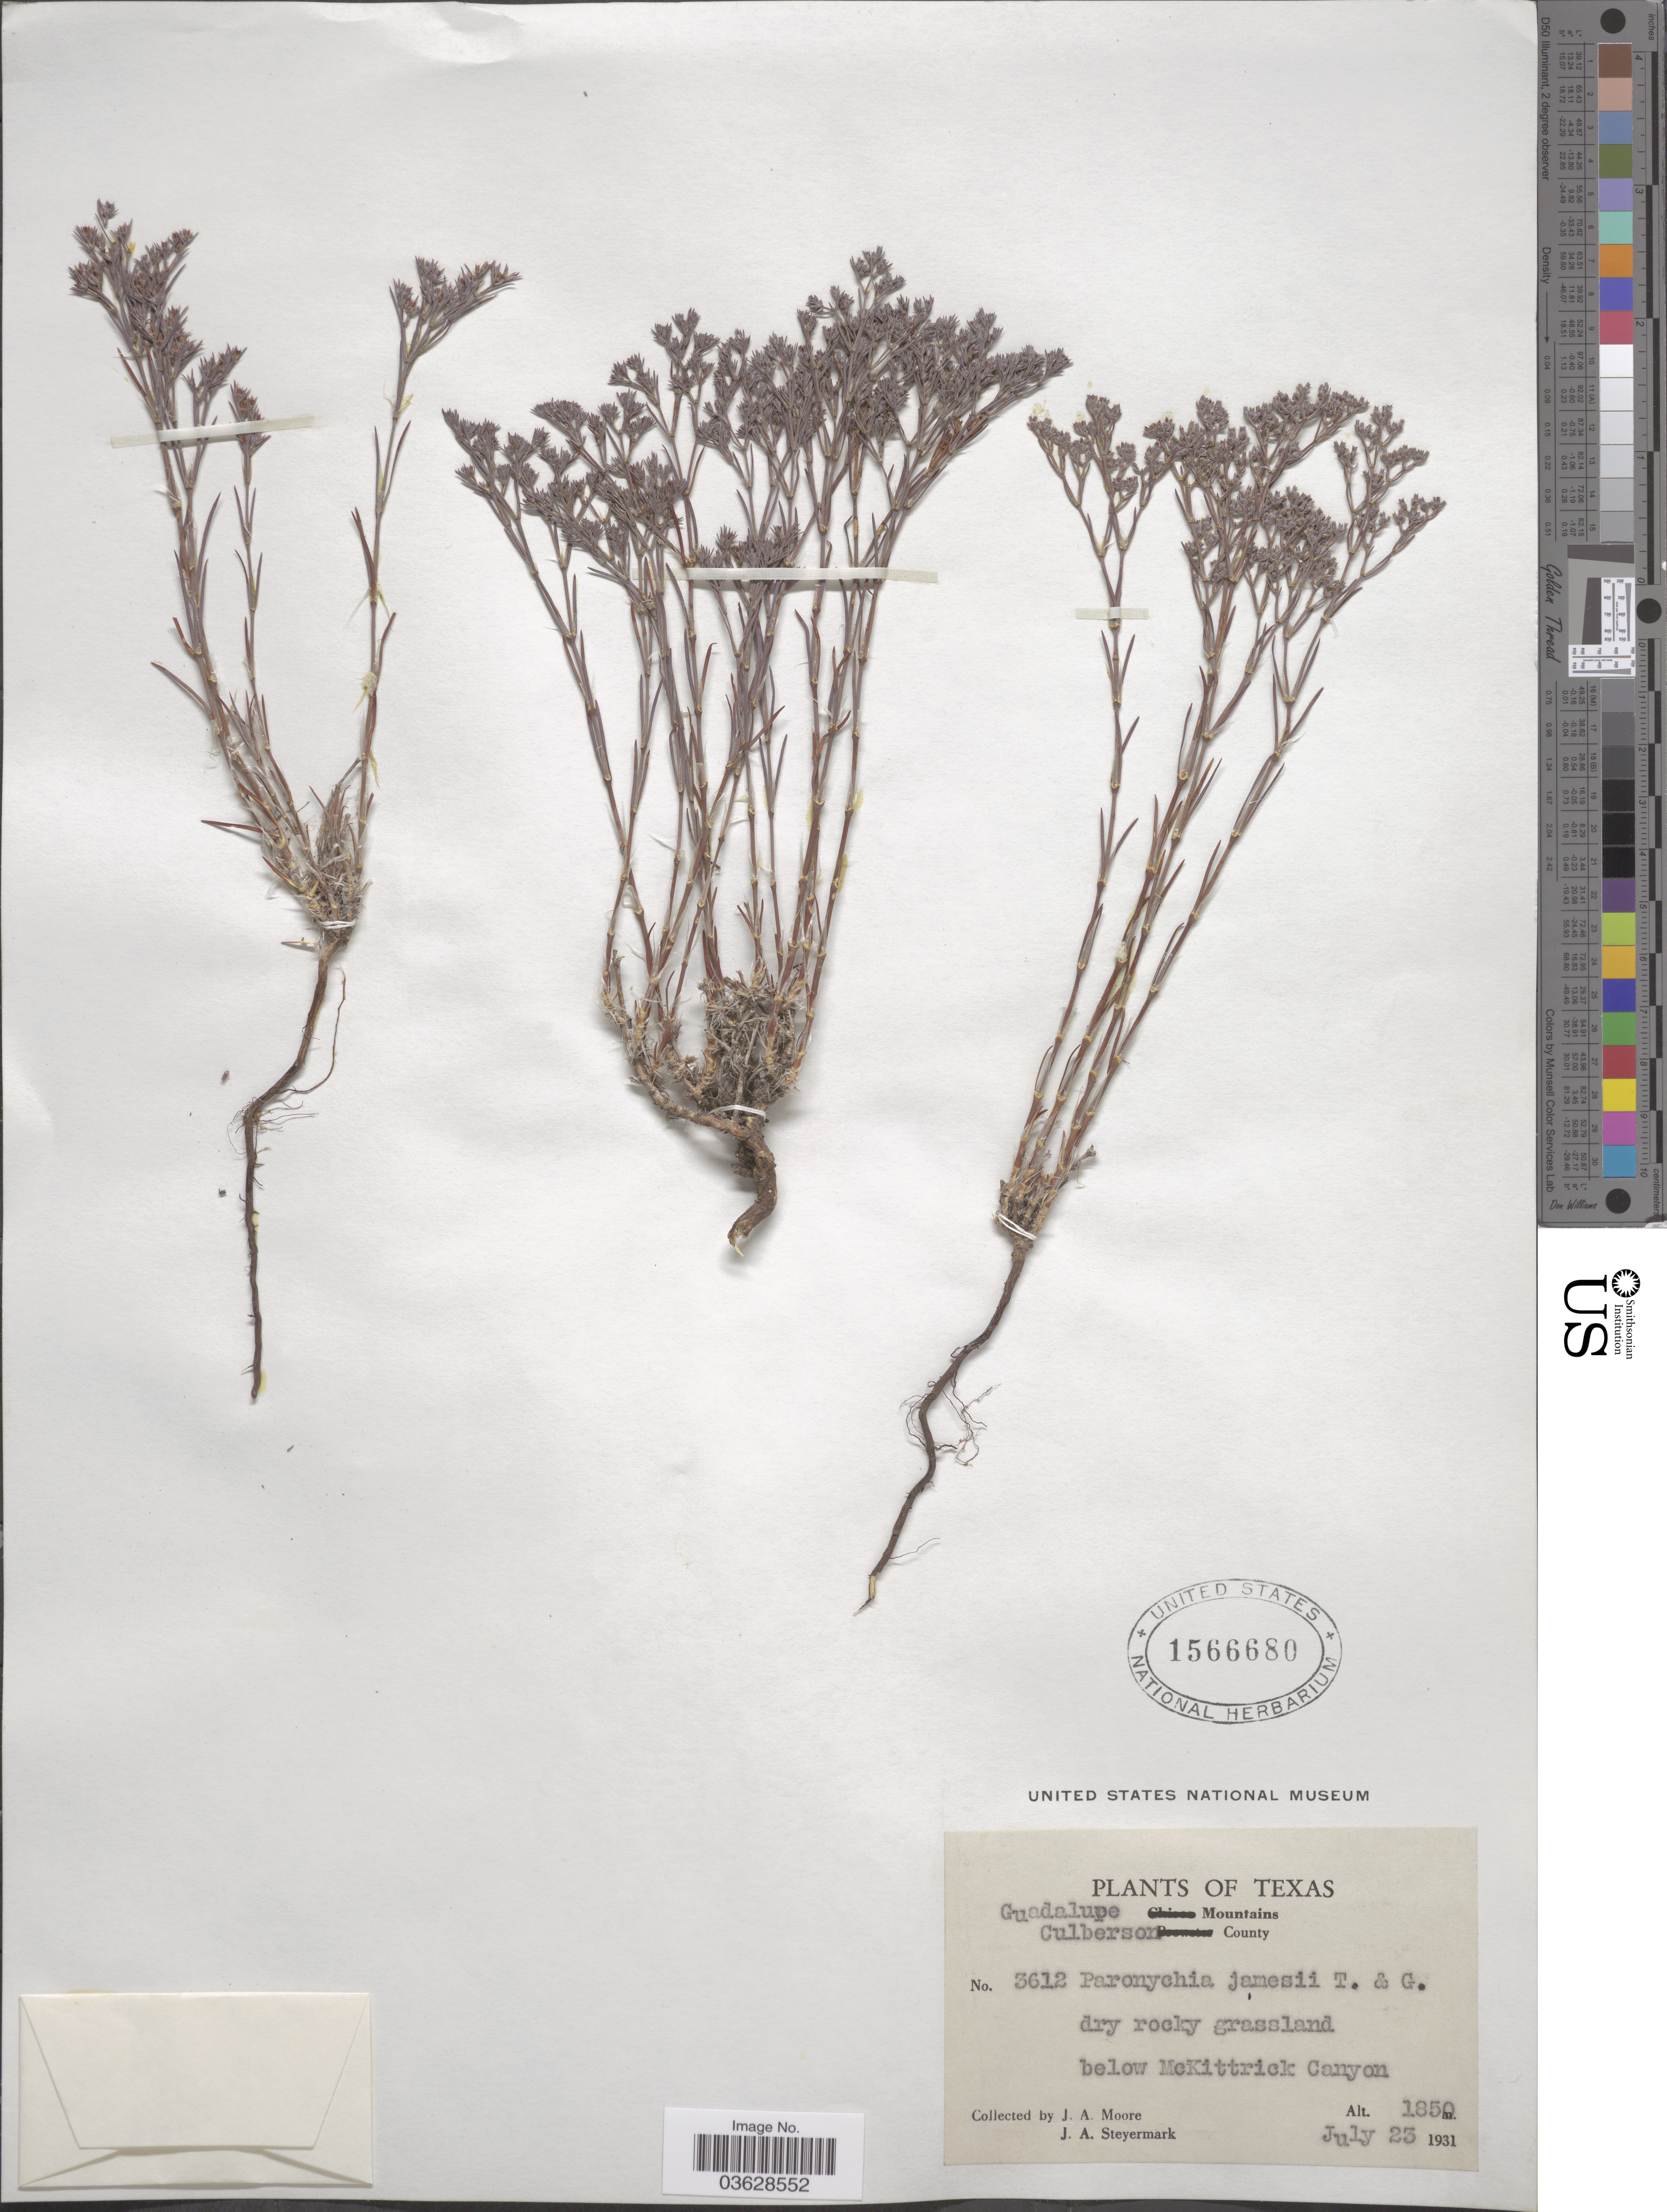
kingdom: Plantae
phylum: Tracheophyta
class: Magnoliopsida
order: Caryophyllales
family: Caryophyllaceae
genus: Paronychia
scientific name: Paronychia jamesii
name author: Torr. & A. Gray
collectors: J. A. Moore & J. Steyermark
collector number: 3612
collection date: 1931-07-23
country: United States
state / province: Texas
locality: Guadalupe Mountains. Culberson County. Below McKittrick Canyon.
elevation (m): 1850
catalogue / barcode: US 1566680